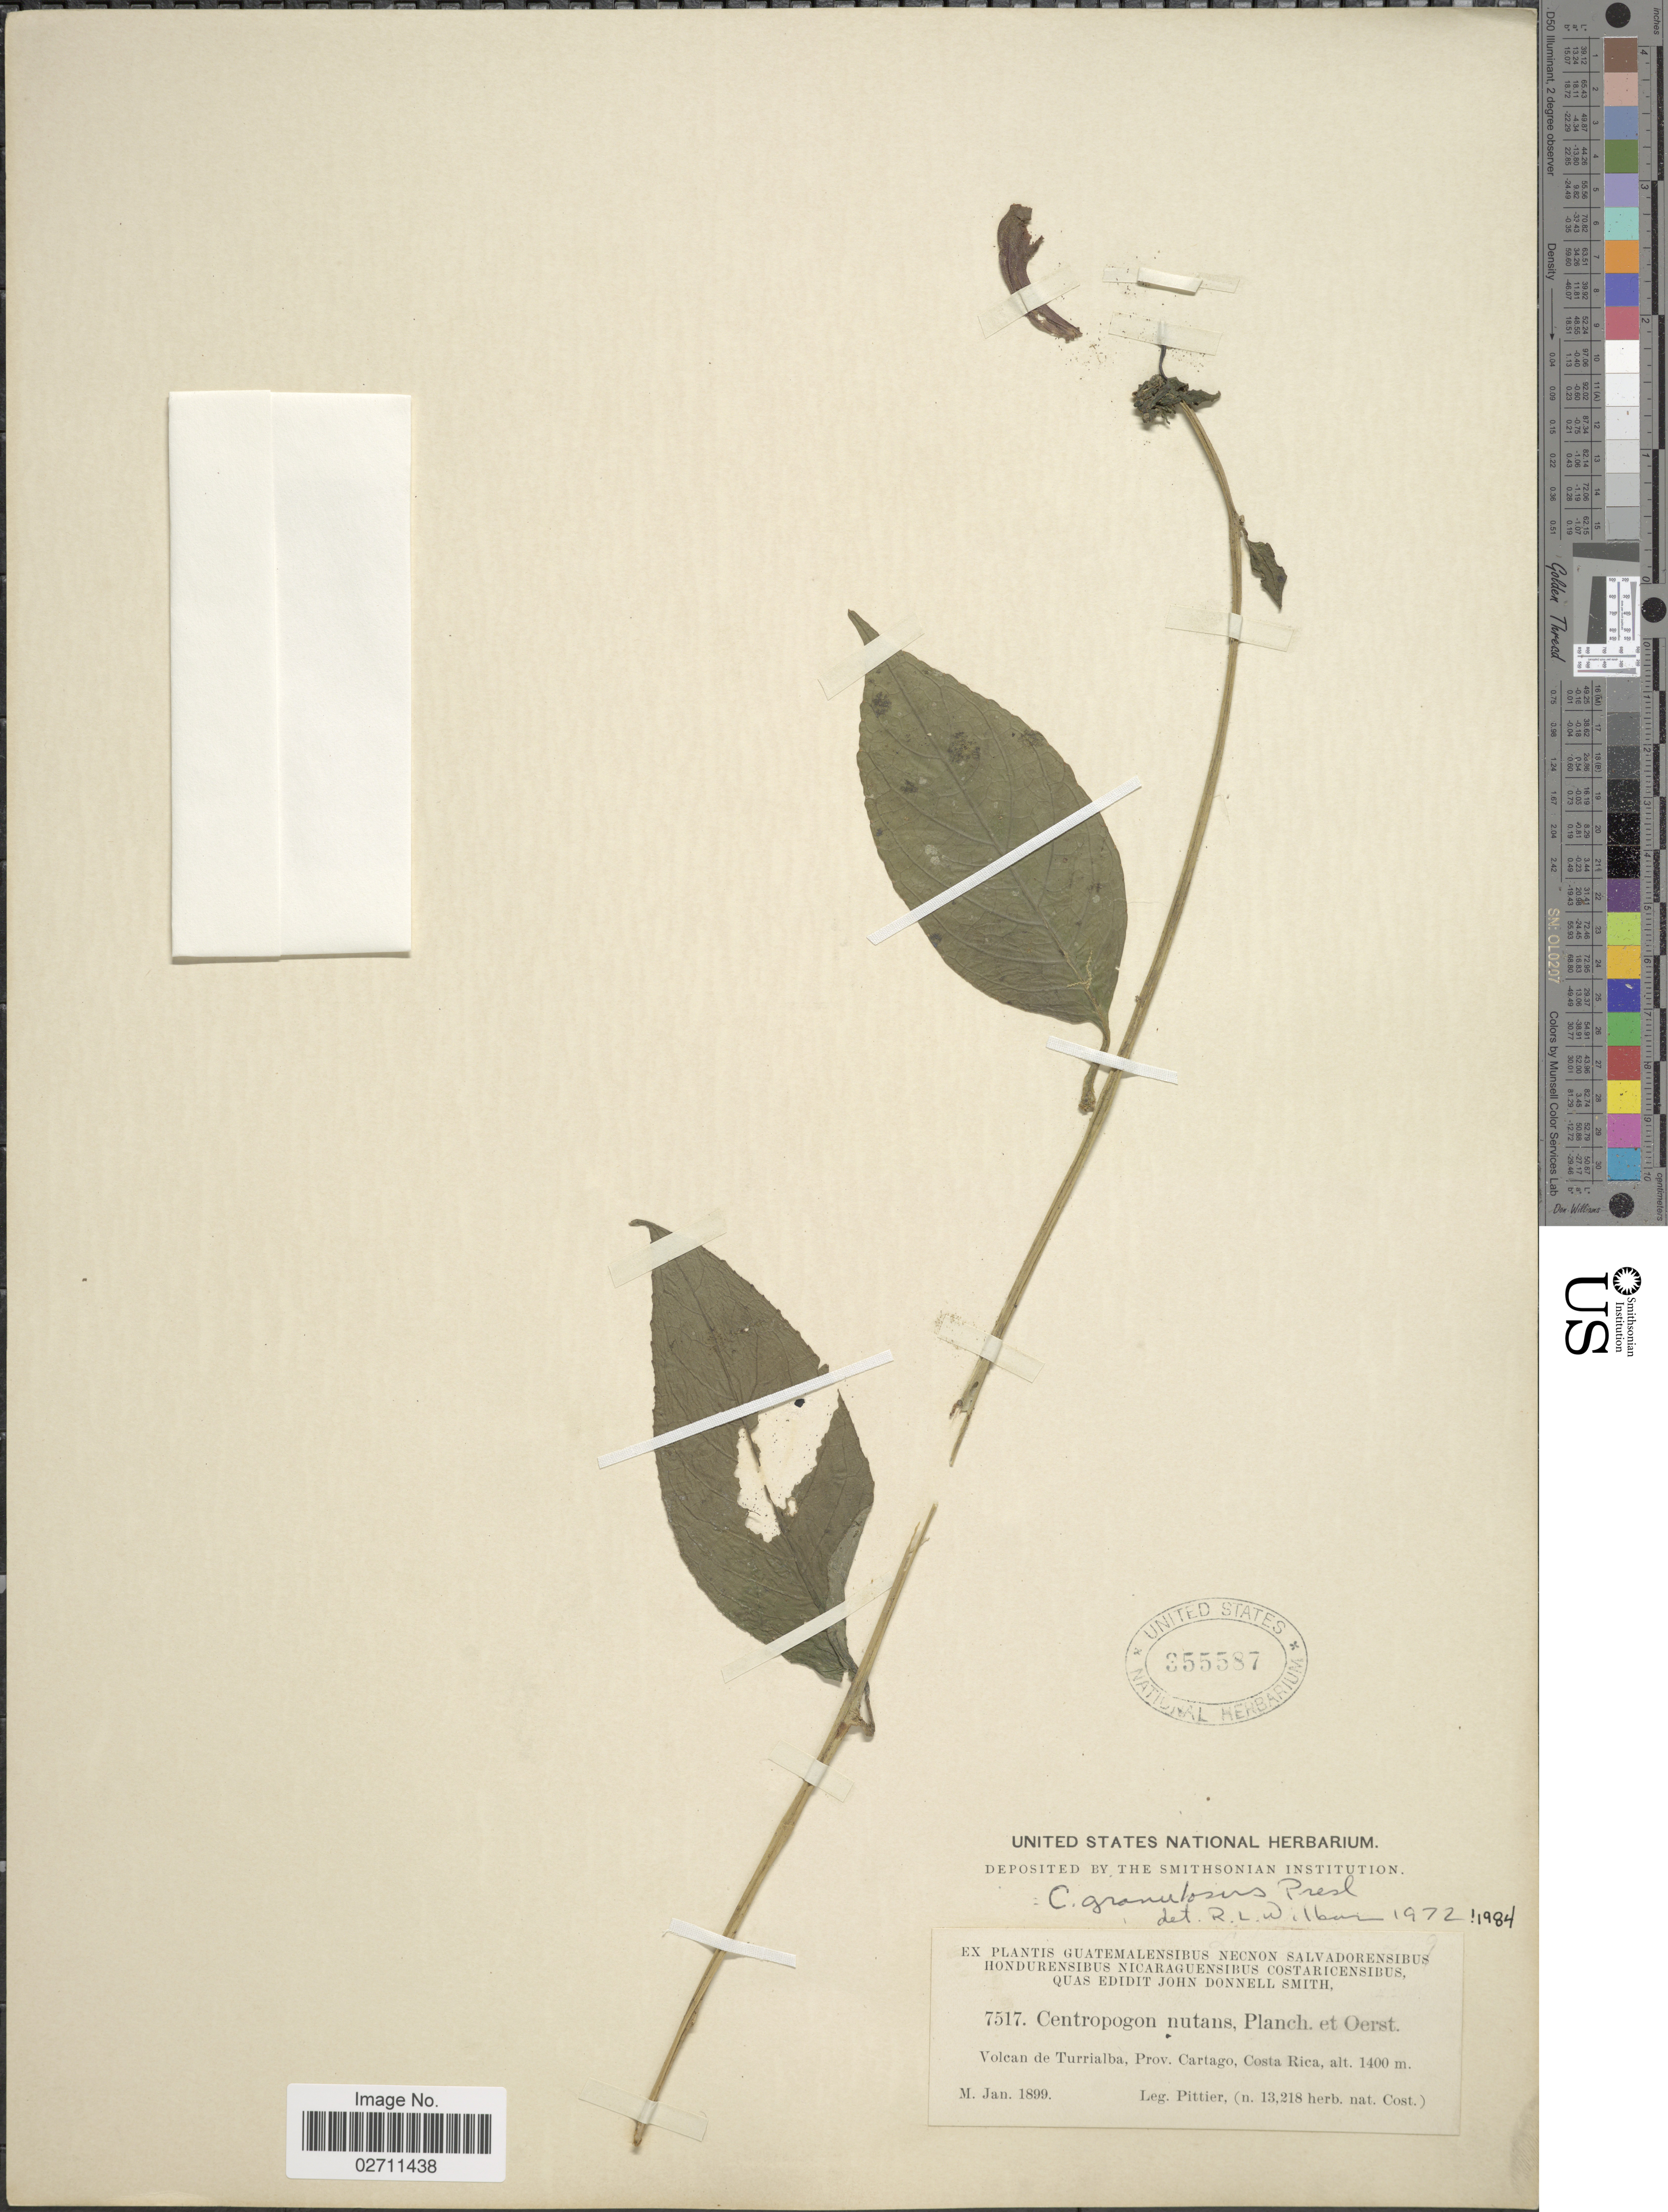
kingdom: Plantae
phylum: Tracheophyta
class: Magnoliopsida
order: Asterales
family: Campanulaceae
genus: Centropogon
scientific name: Centropogon granulosus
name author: C. Presl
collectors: Pittier, --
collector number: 7517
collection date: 1899-01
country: Costa Rica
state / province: Cartago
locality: Volcan de Turrialba.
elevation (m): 1400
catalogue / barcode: US 355587